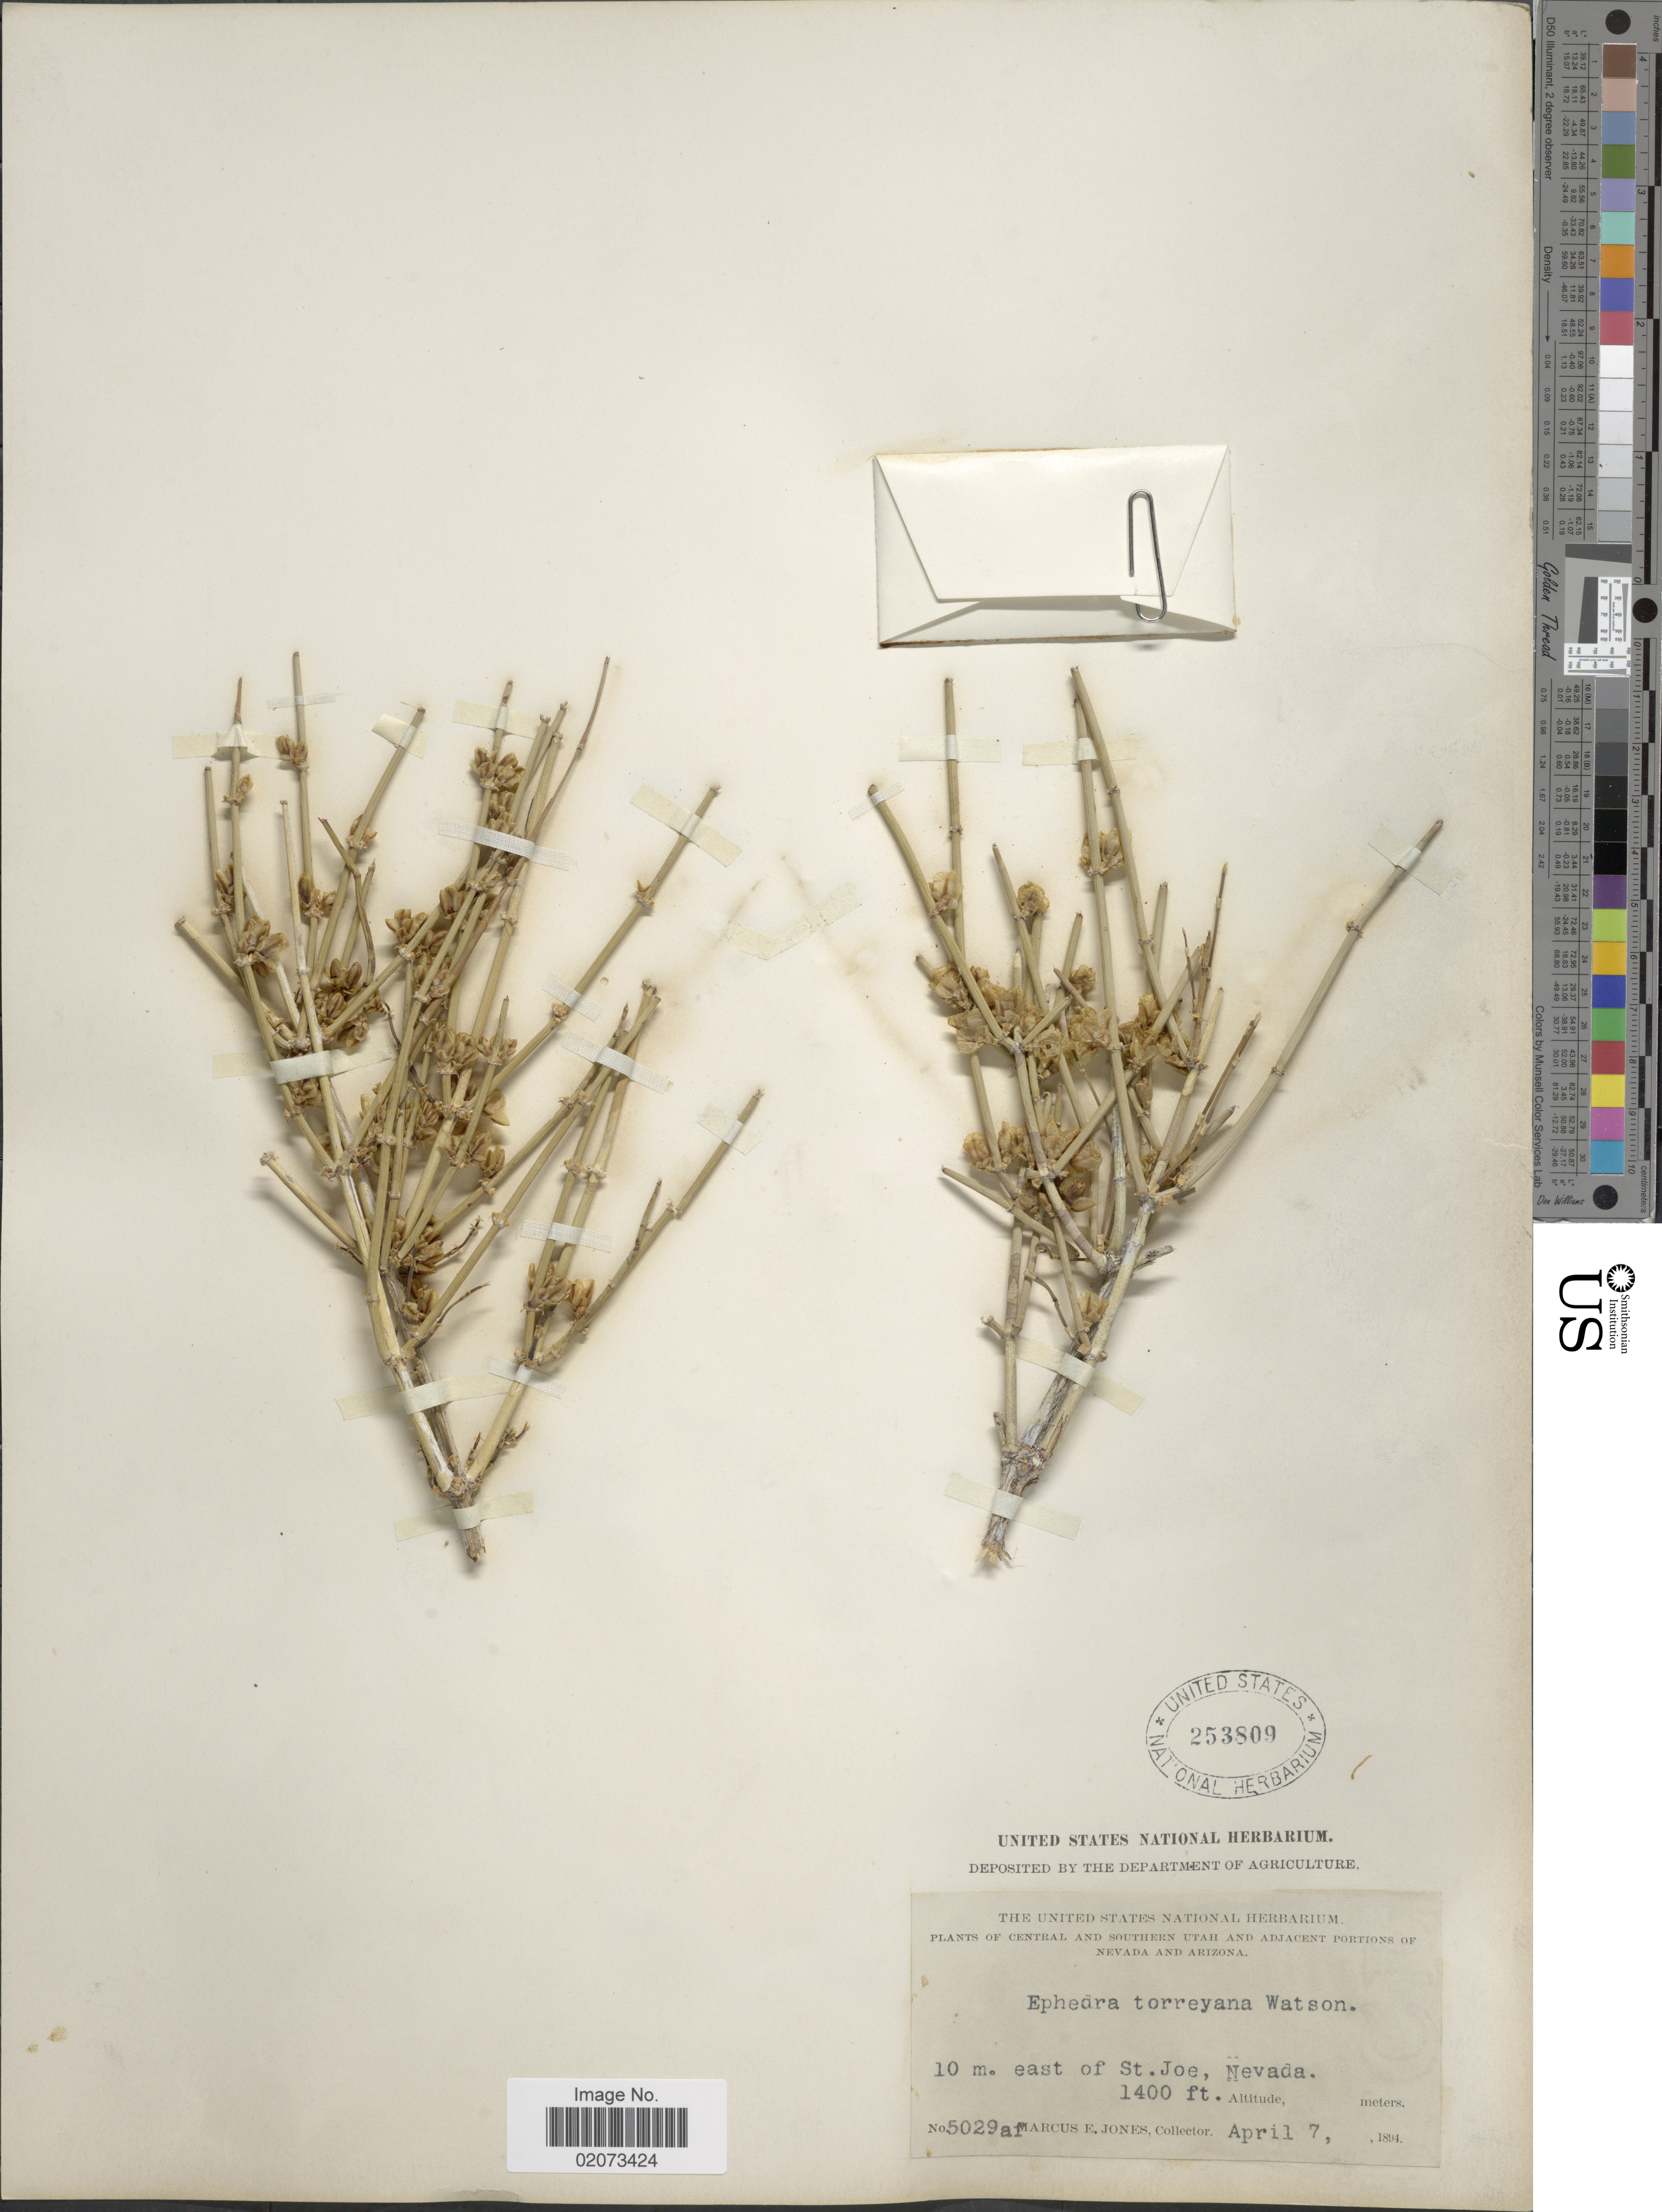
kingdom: Plantae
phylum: Tracheophyta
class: Gnetopsida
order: Ephedrales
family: Ephedraceae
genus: Ephedra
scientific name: Ephedra torreyana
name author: S. Watson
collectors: M. E. Jones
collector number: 5029a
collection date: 1894-04-07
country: United States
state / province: Nevada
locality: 10 m. east of St. Joe, Nevada.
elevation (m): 427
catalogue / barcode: US 253809